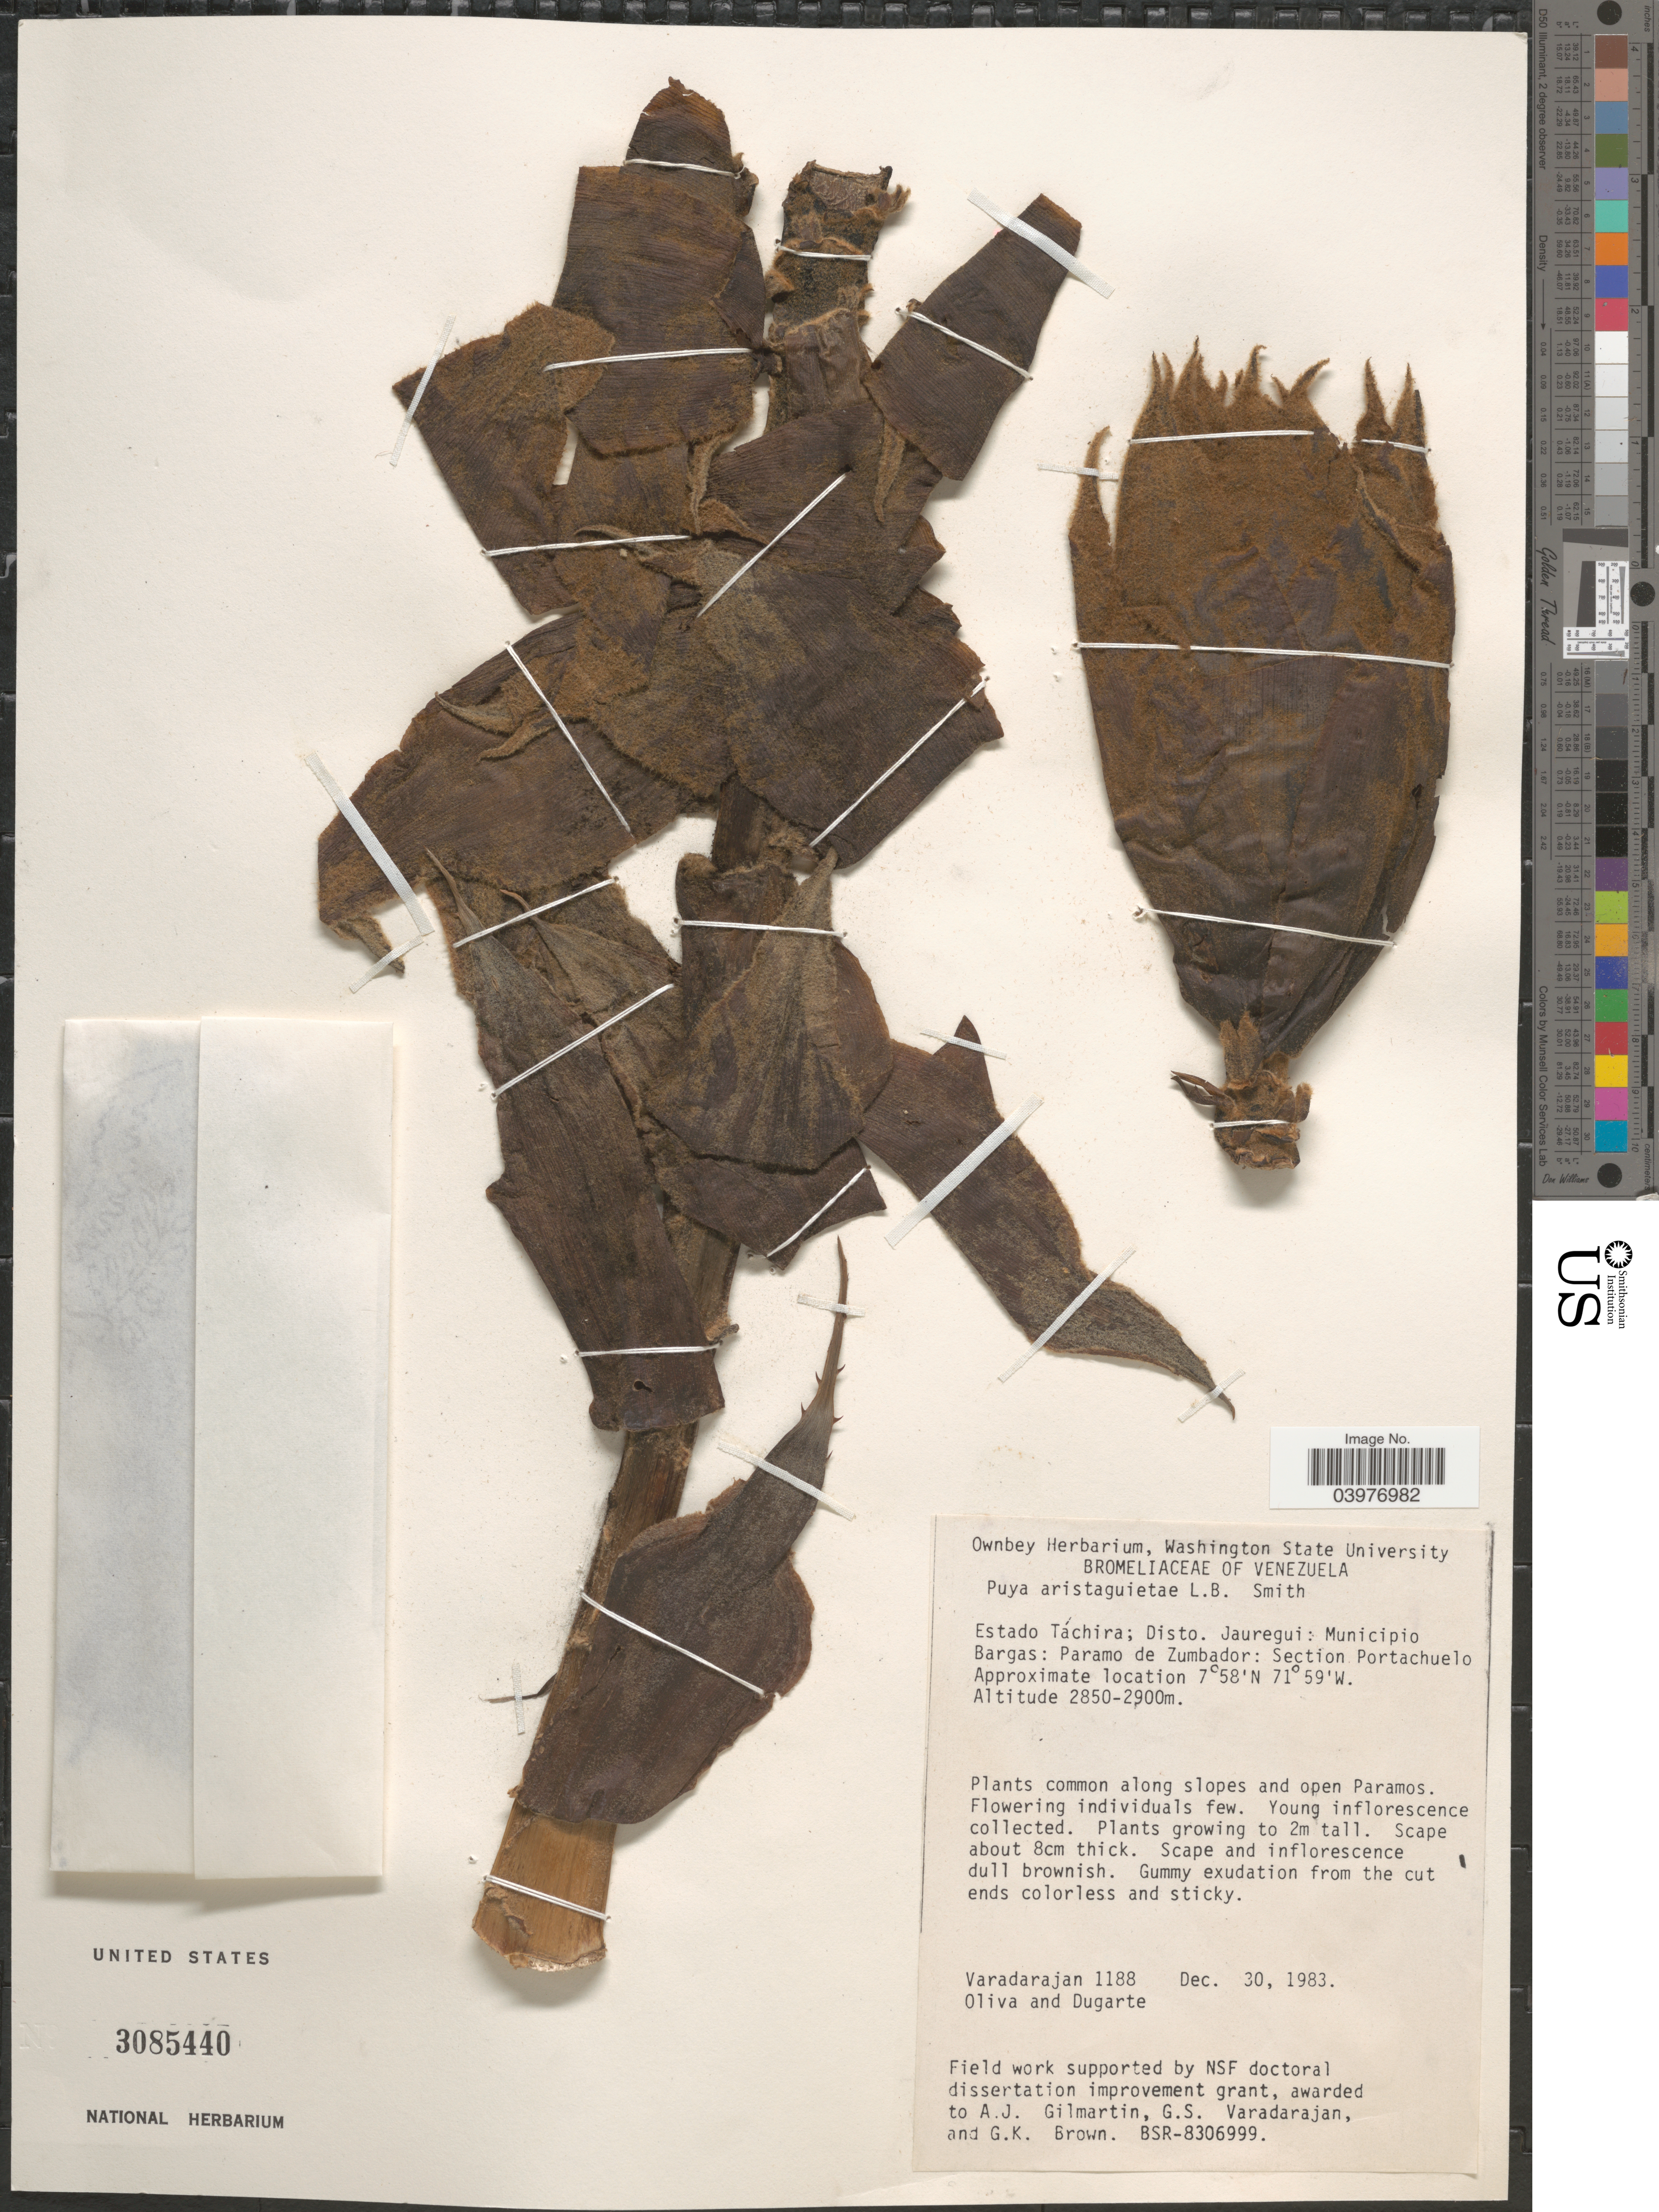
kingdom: Plantae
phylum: Tracheophyta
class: Liliopsida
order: Poales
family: Bromeliaceae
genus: Puya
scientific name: Puya aristeguietae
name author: L.B. Sm.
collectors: G. S. Varadarajan, -. Oliva & Dugarte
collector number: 1188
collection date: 1983-12-30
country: Venezuela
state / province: Tachira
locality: Disto. Jauregui: Municipio Bargas: Paramo de Zumbador: Section Portachuelo.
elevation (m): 2850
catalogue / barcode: US 3085440